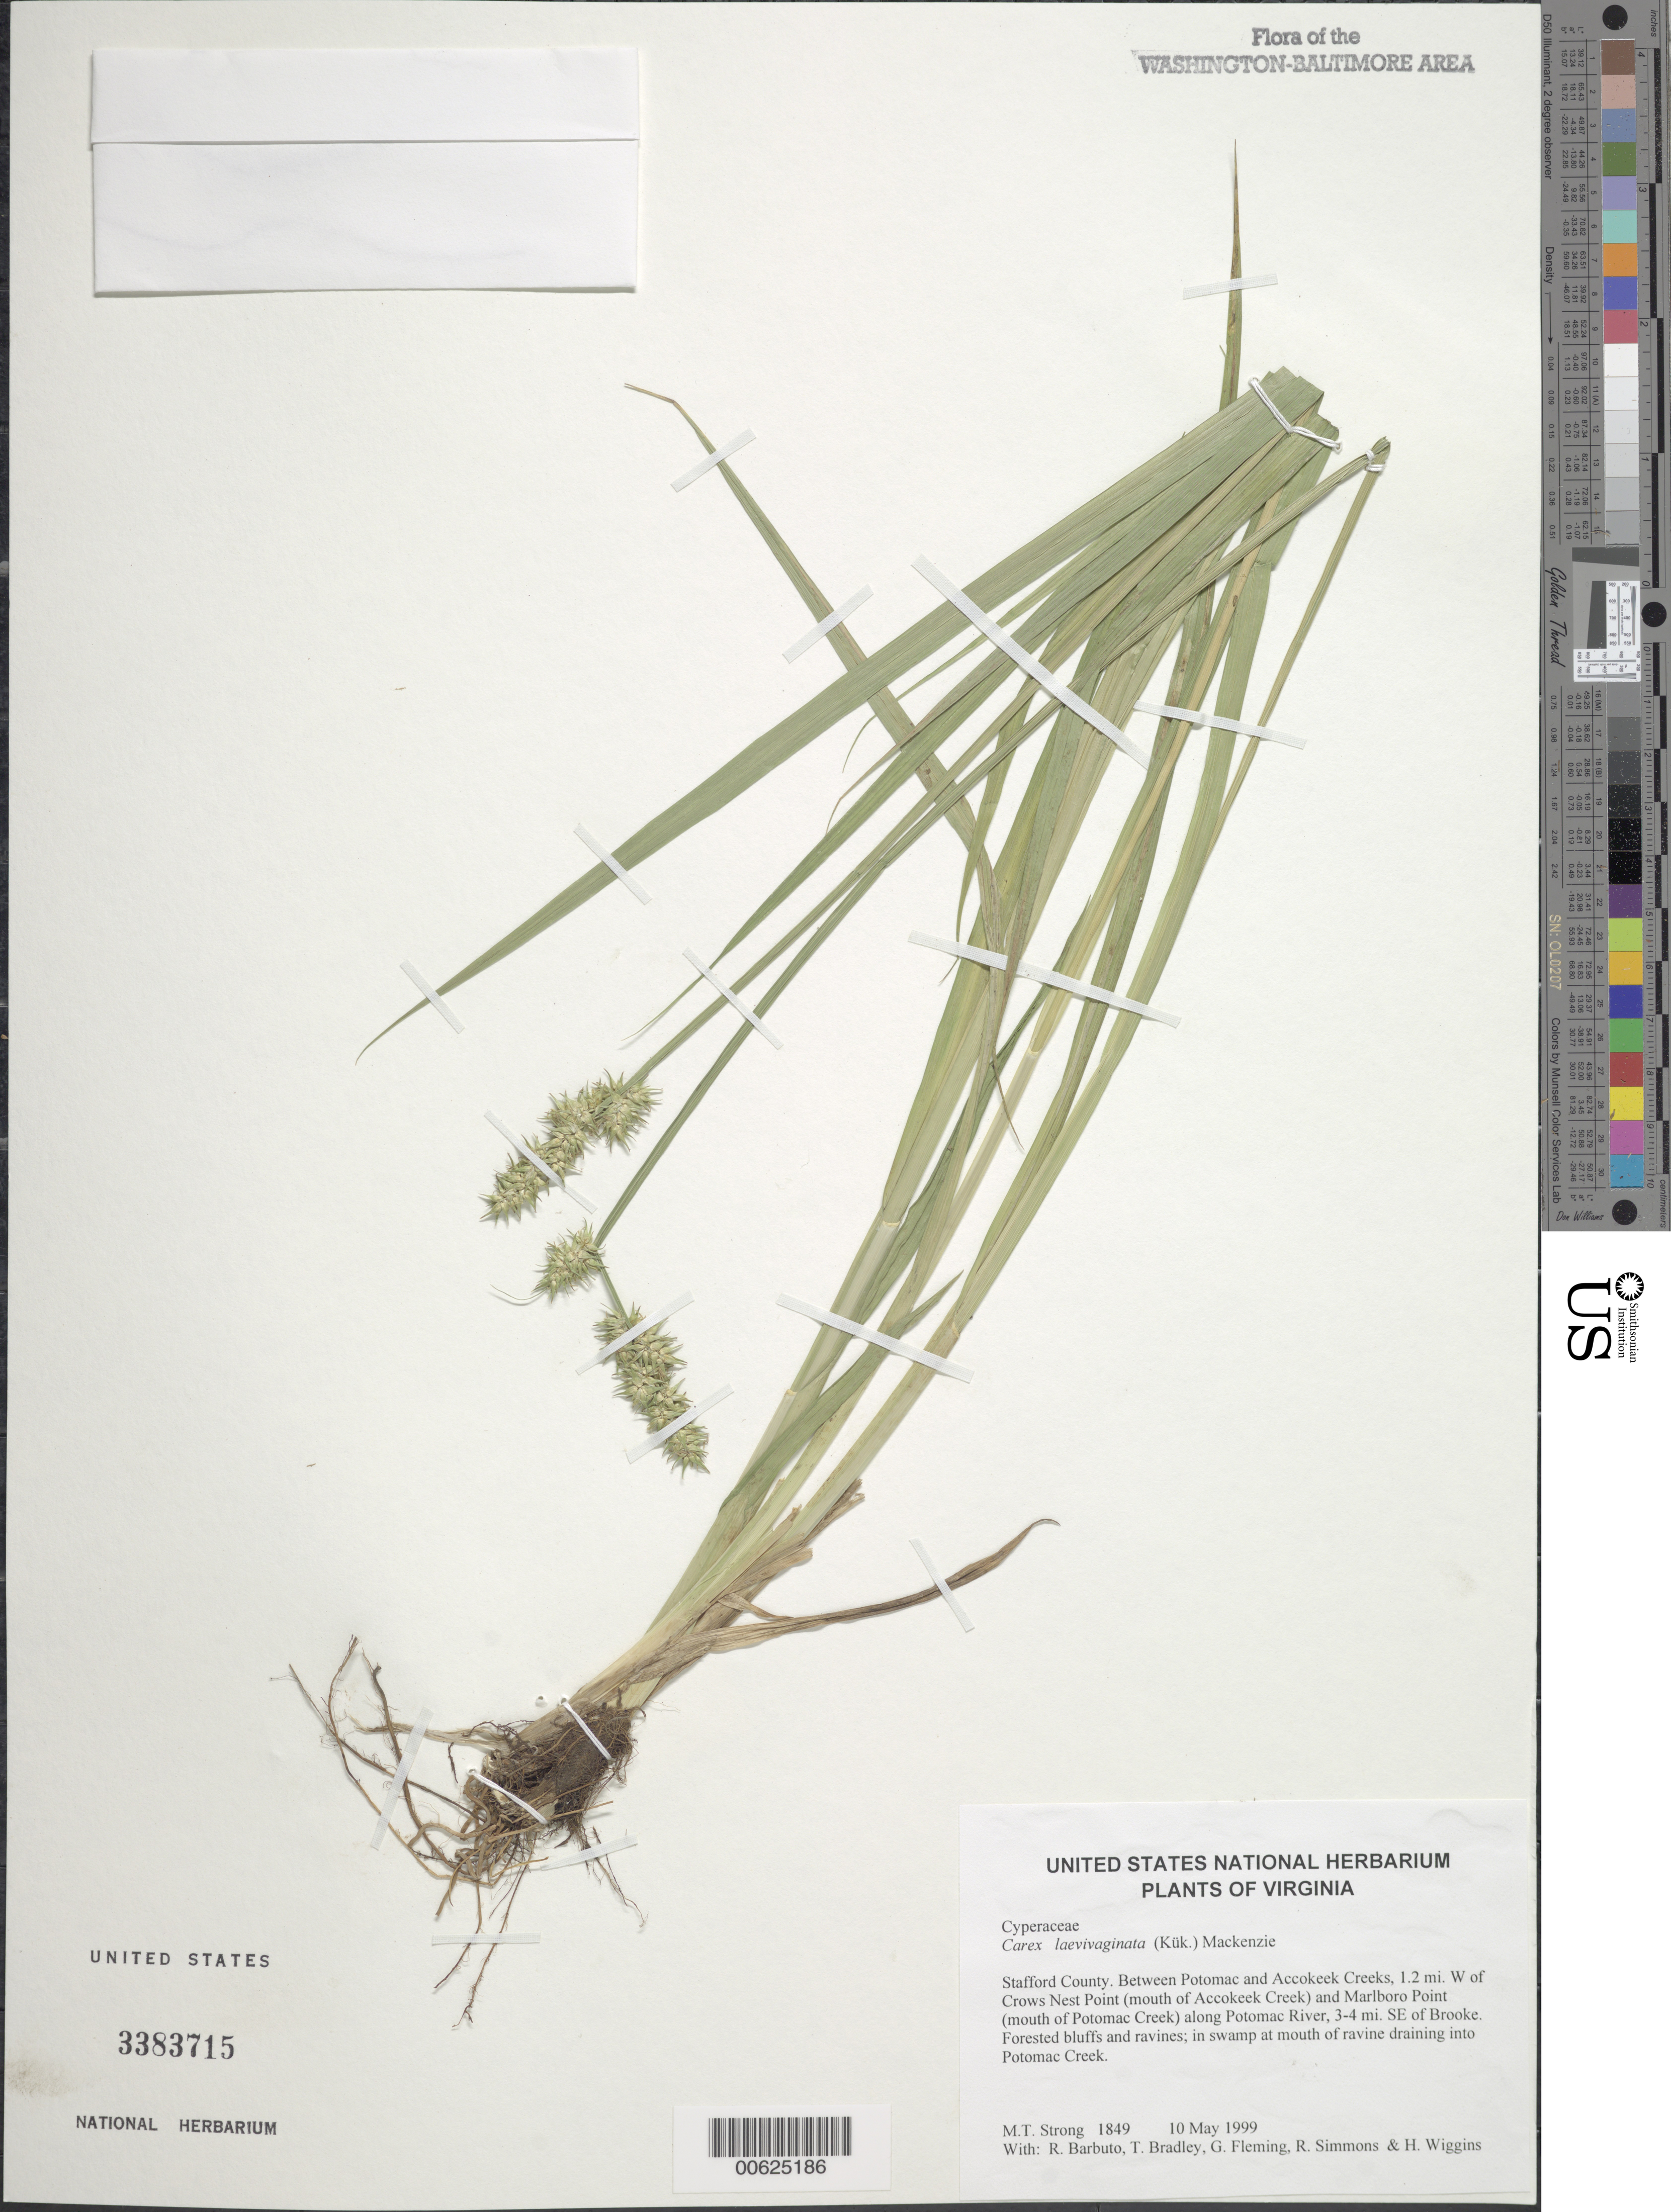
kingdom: Plantae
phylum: Tracheophyta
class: Liliopsida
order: Poales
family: Cyperaceae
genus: Carex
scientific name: Carex laevivaginata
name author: (Kük.) Mack.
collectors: M. T. Strong, R. Barbuto, T. Bradley, G. Fleming, R. Simmons & H. Wiggins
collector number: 1849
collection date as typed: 10 May 1999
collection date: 1999-05-10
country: United States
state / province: Virginia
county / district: Stafford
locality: Between Potomac and Accokeek Creeks, 1.2 mi. W of Crows Nest Point (mouth of Accokeek Creek) and Marlboro Point (mouth of Potomac Creek) along Potomac River, 3-4 mi. SE of Brooke.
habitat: Forested bluffs and ravines; in swamp at mouth of ravine draining into Potomac Creek.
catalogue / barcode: US 3383715